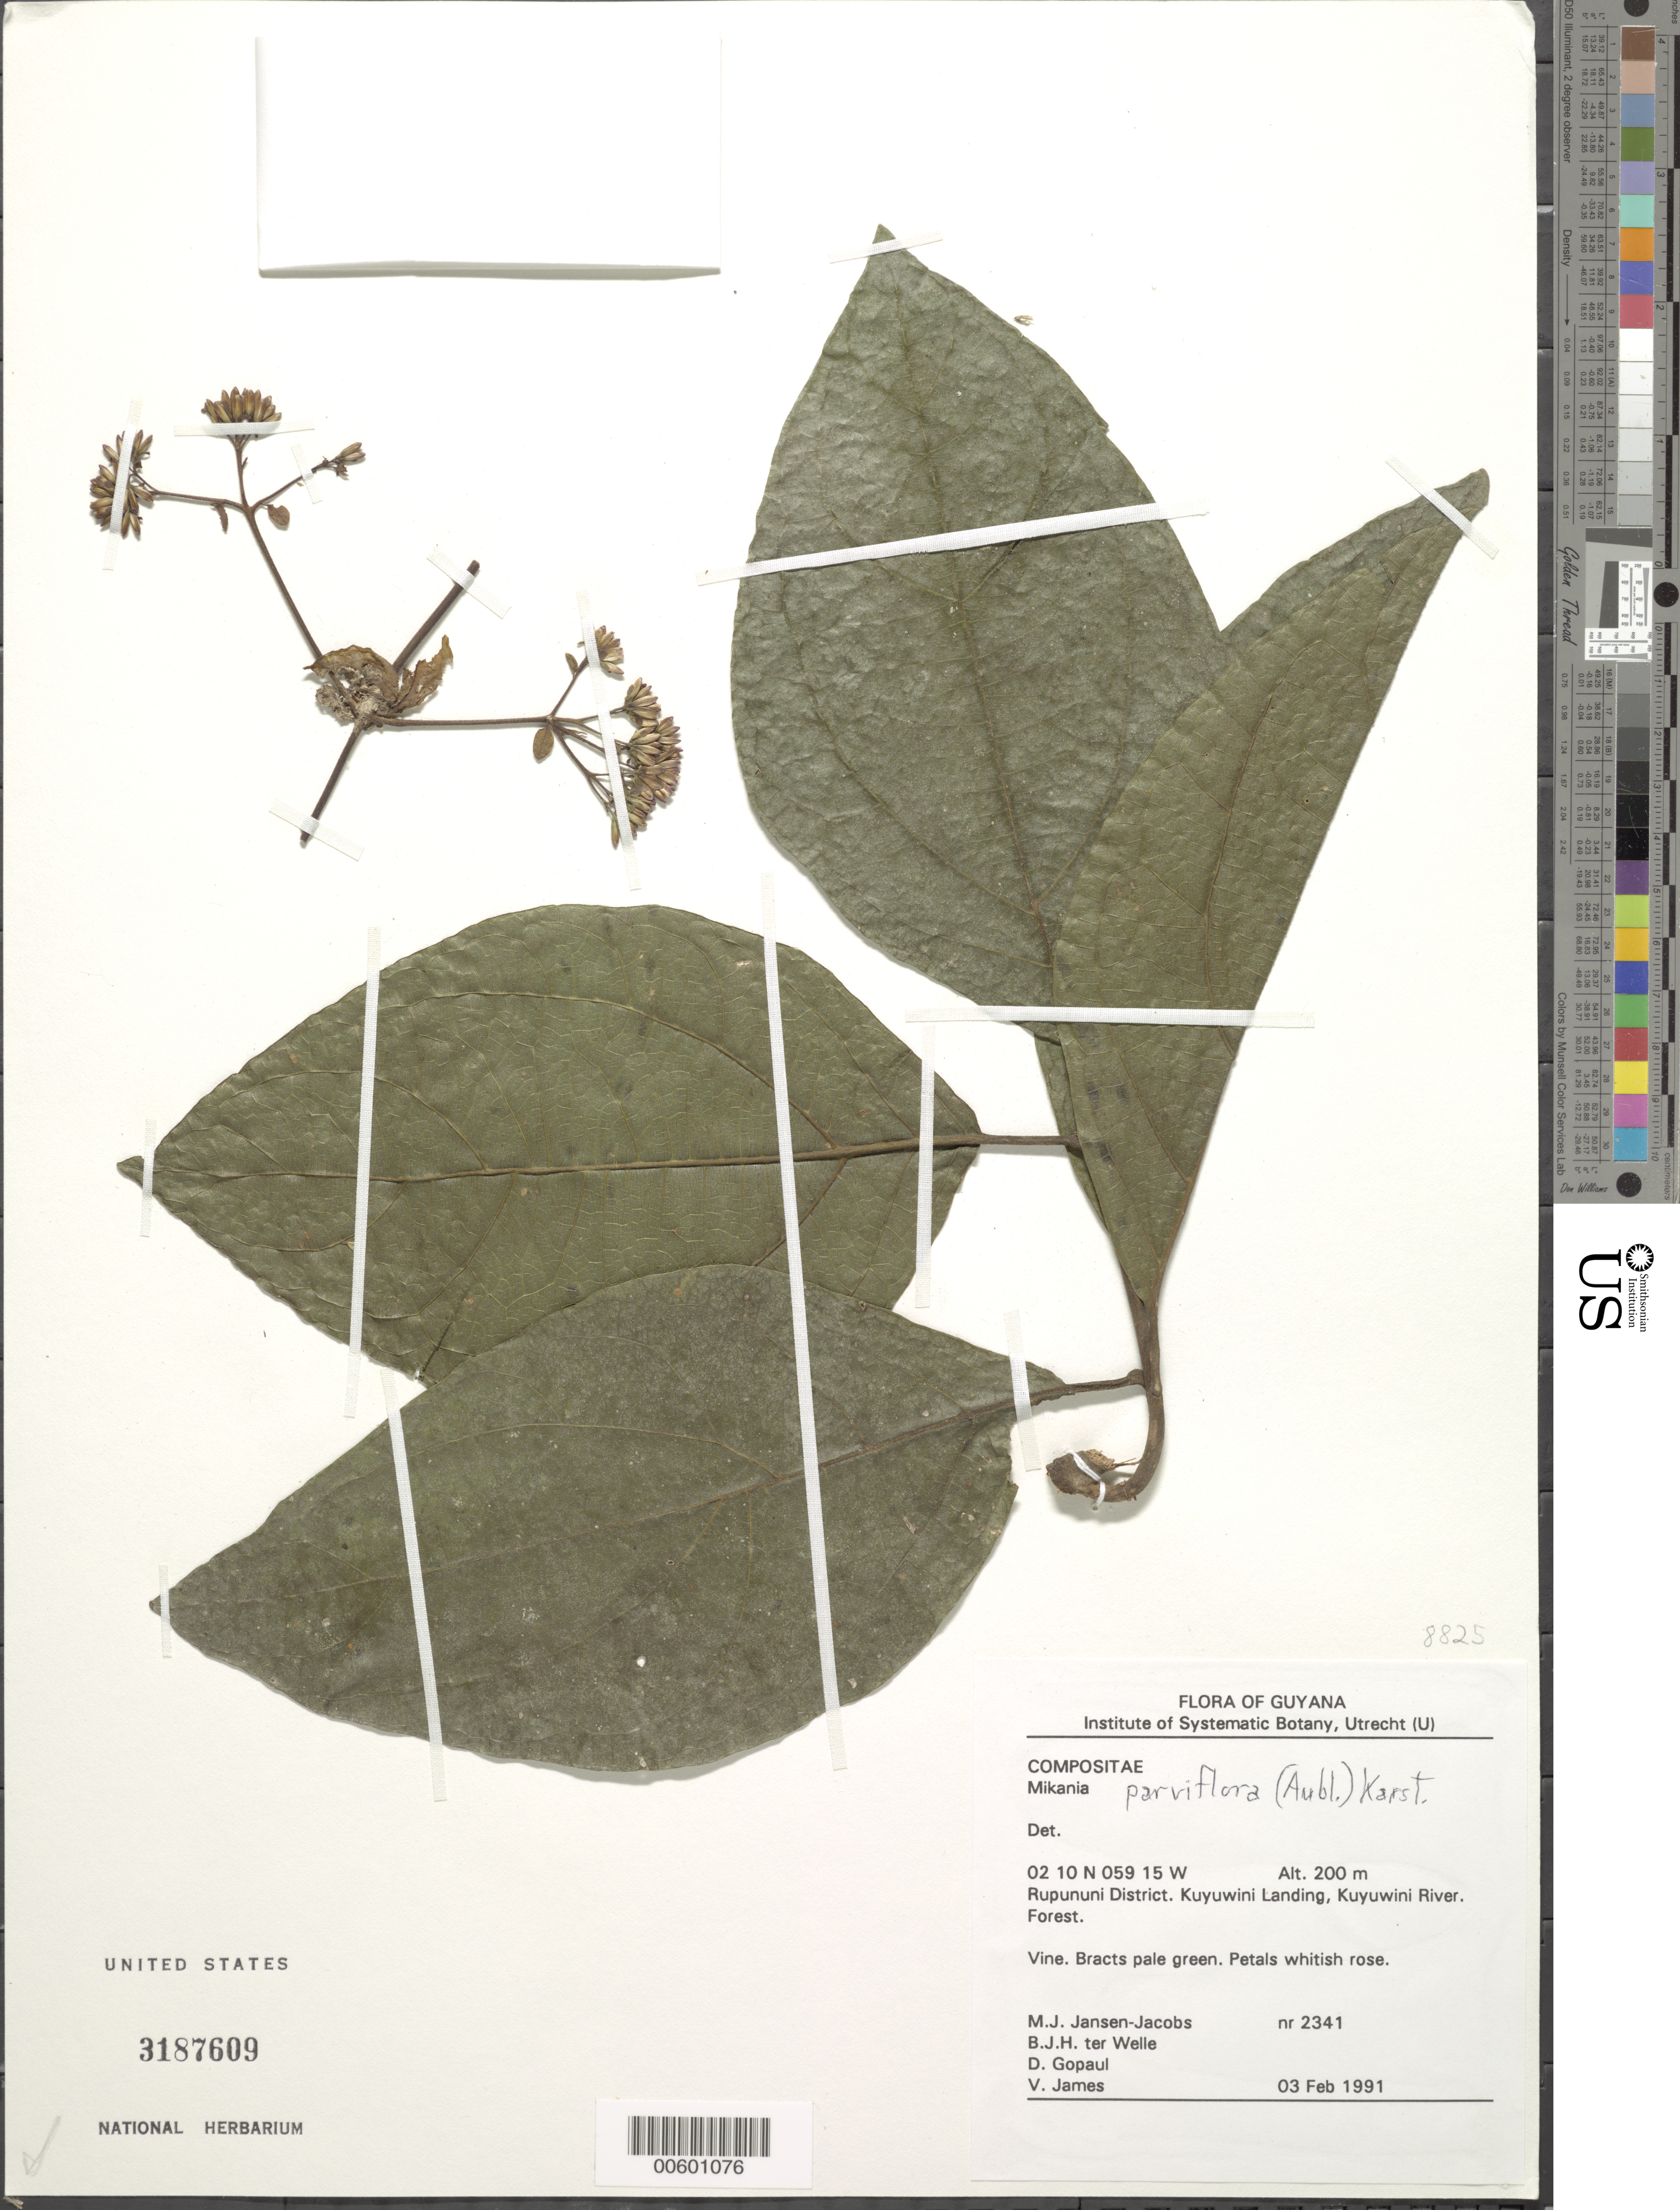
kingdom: Plantae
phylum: Tracheophyta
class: Magnoliopsida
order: Asterales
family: Asteraceae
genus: Mikania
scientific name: Mikania parviflora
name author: (Aubl.) H. Karst.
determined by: Robinson, Harold E., (US)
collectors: M. J. Jansen-Jacobs, B. Welle, D. Gopaul & V. James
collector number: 2341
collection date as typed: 3-Feb-91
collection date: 1991-02-03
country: Guyana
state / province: U. Takutu-U. Essequibo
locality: Kuyuwini Landing, Kuyuwini River, Rupununi District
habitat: Forest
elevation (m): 200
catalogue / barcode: US 3187609